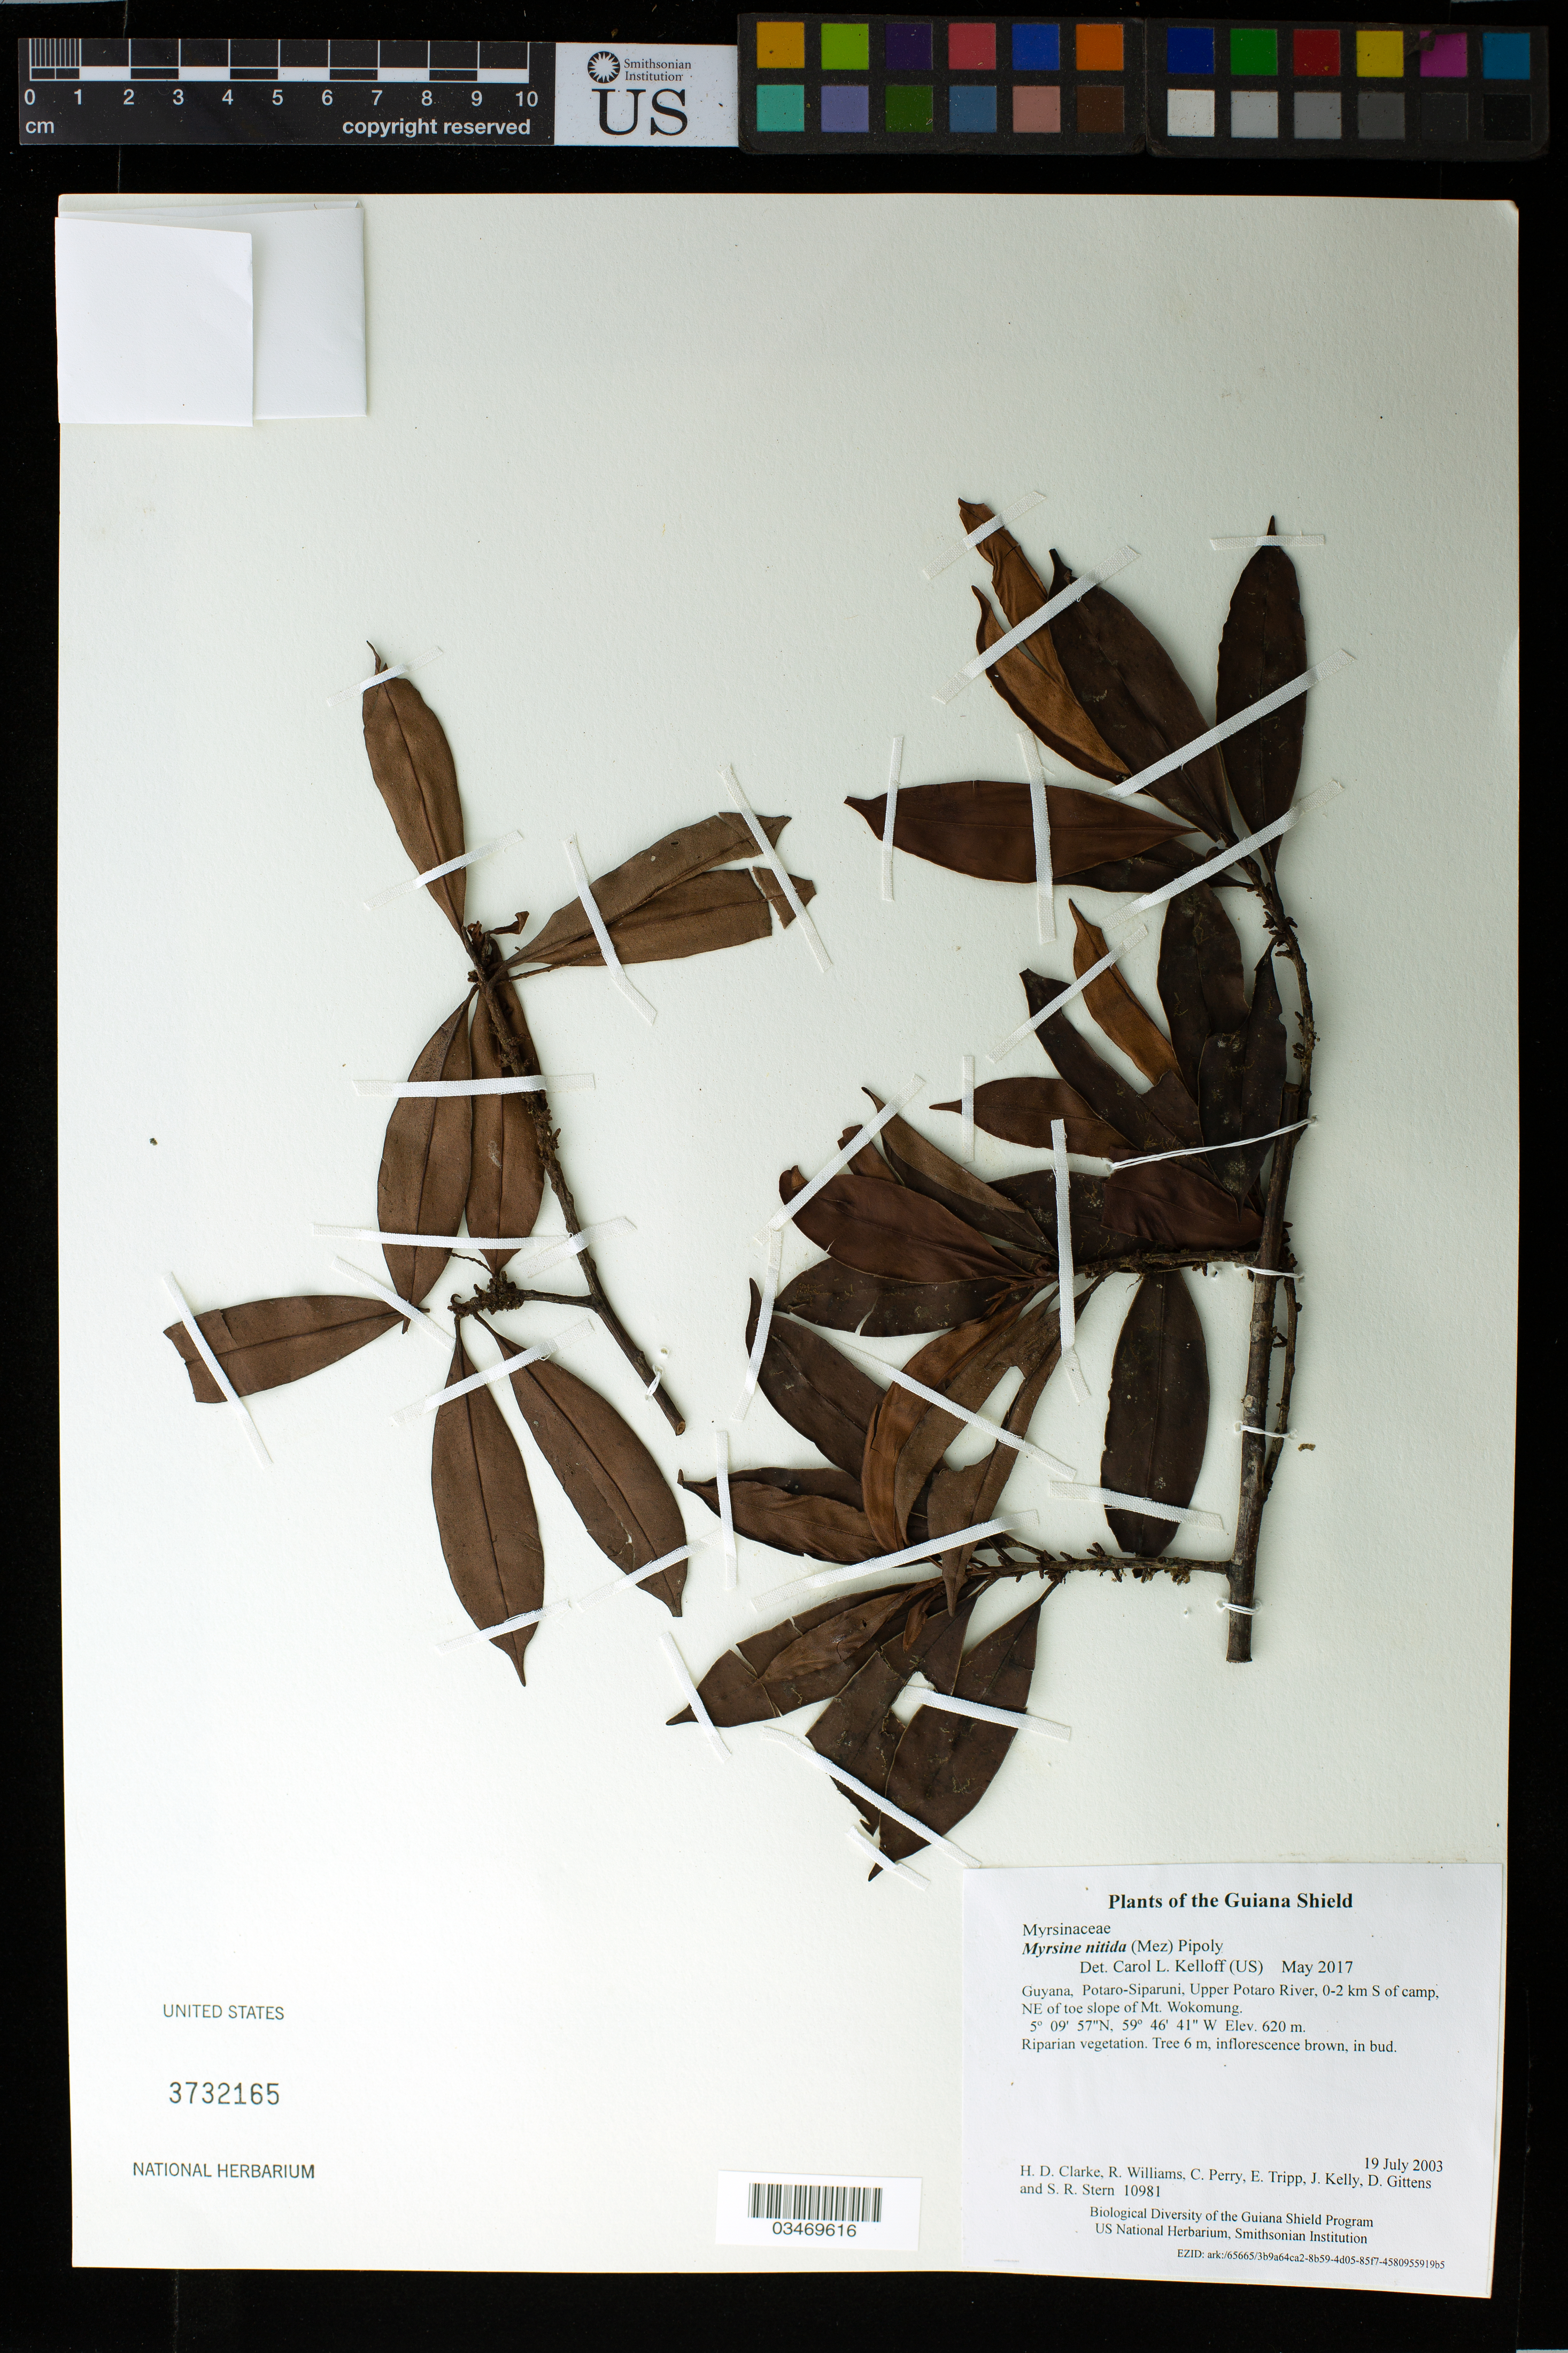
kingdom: Plantae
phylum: Tracheophyta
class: Magnoliopsida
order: Ericales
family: Primulaceae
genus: Myrsine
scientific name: Myrsine nitida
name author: (Mez) Pipoly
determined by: Kelloff, Carol L., (US), Smithsonian Institution - National Museum of Natural History (UNITED STATES)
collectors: H. D. Clarke, R. Williams, C. Perry, E. Tripp, J. Kelly, D. Gittens & S. R. Stern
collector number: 10981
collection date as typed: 19 July 2003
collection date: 2003-07-19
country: Guyana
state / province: Potaro-Siparuni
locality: Upper Potaro River, 0-2 km S of camp, NE of toe slope of Mt. Wokomung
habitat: Riparian vegetation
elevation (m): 620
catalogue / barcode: US 3732165